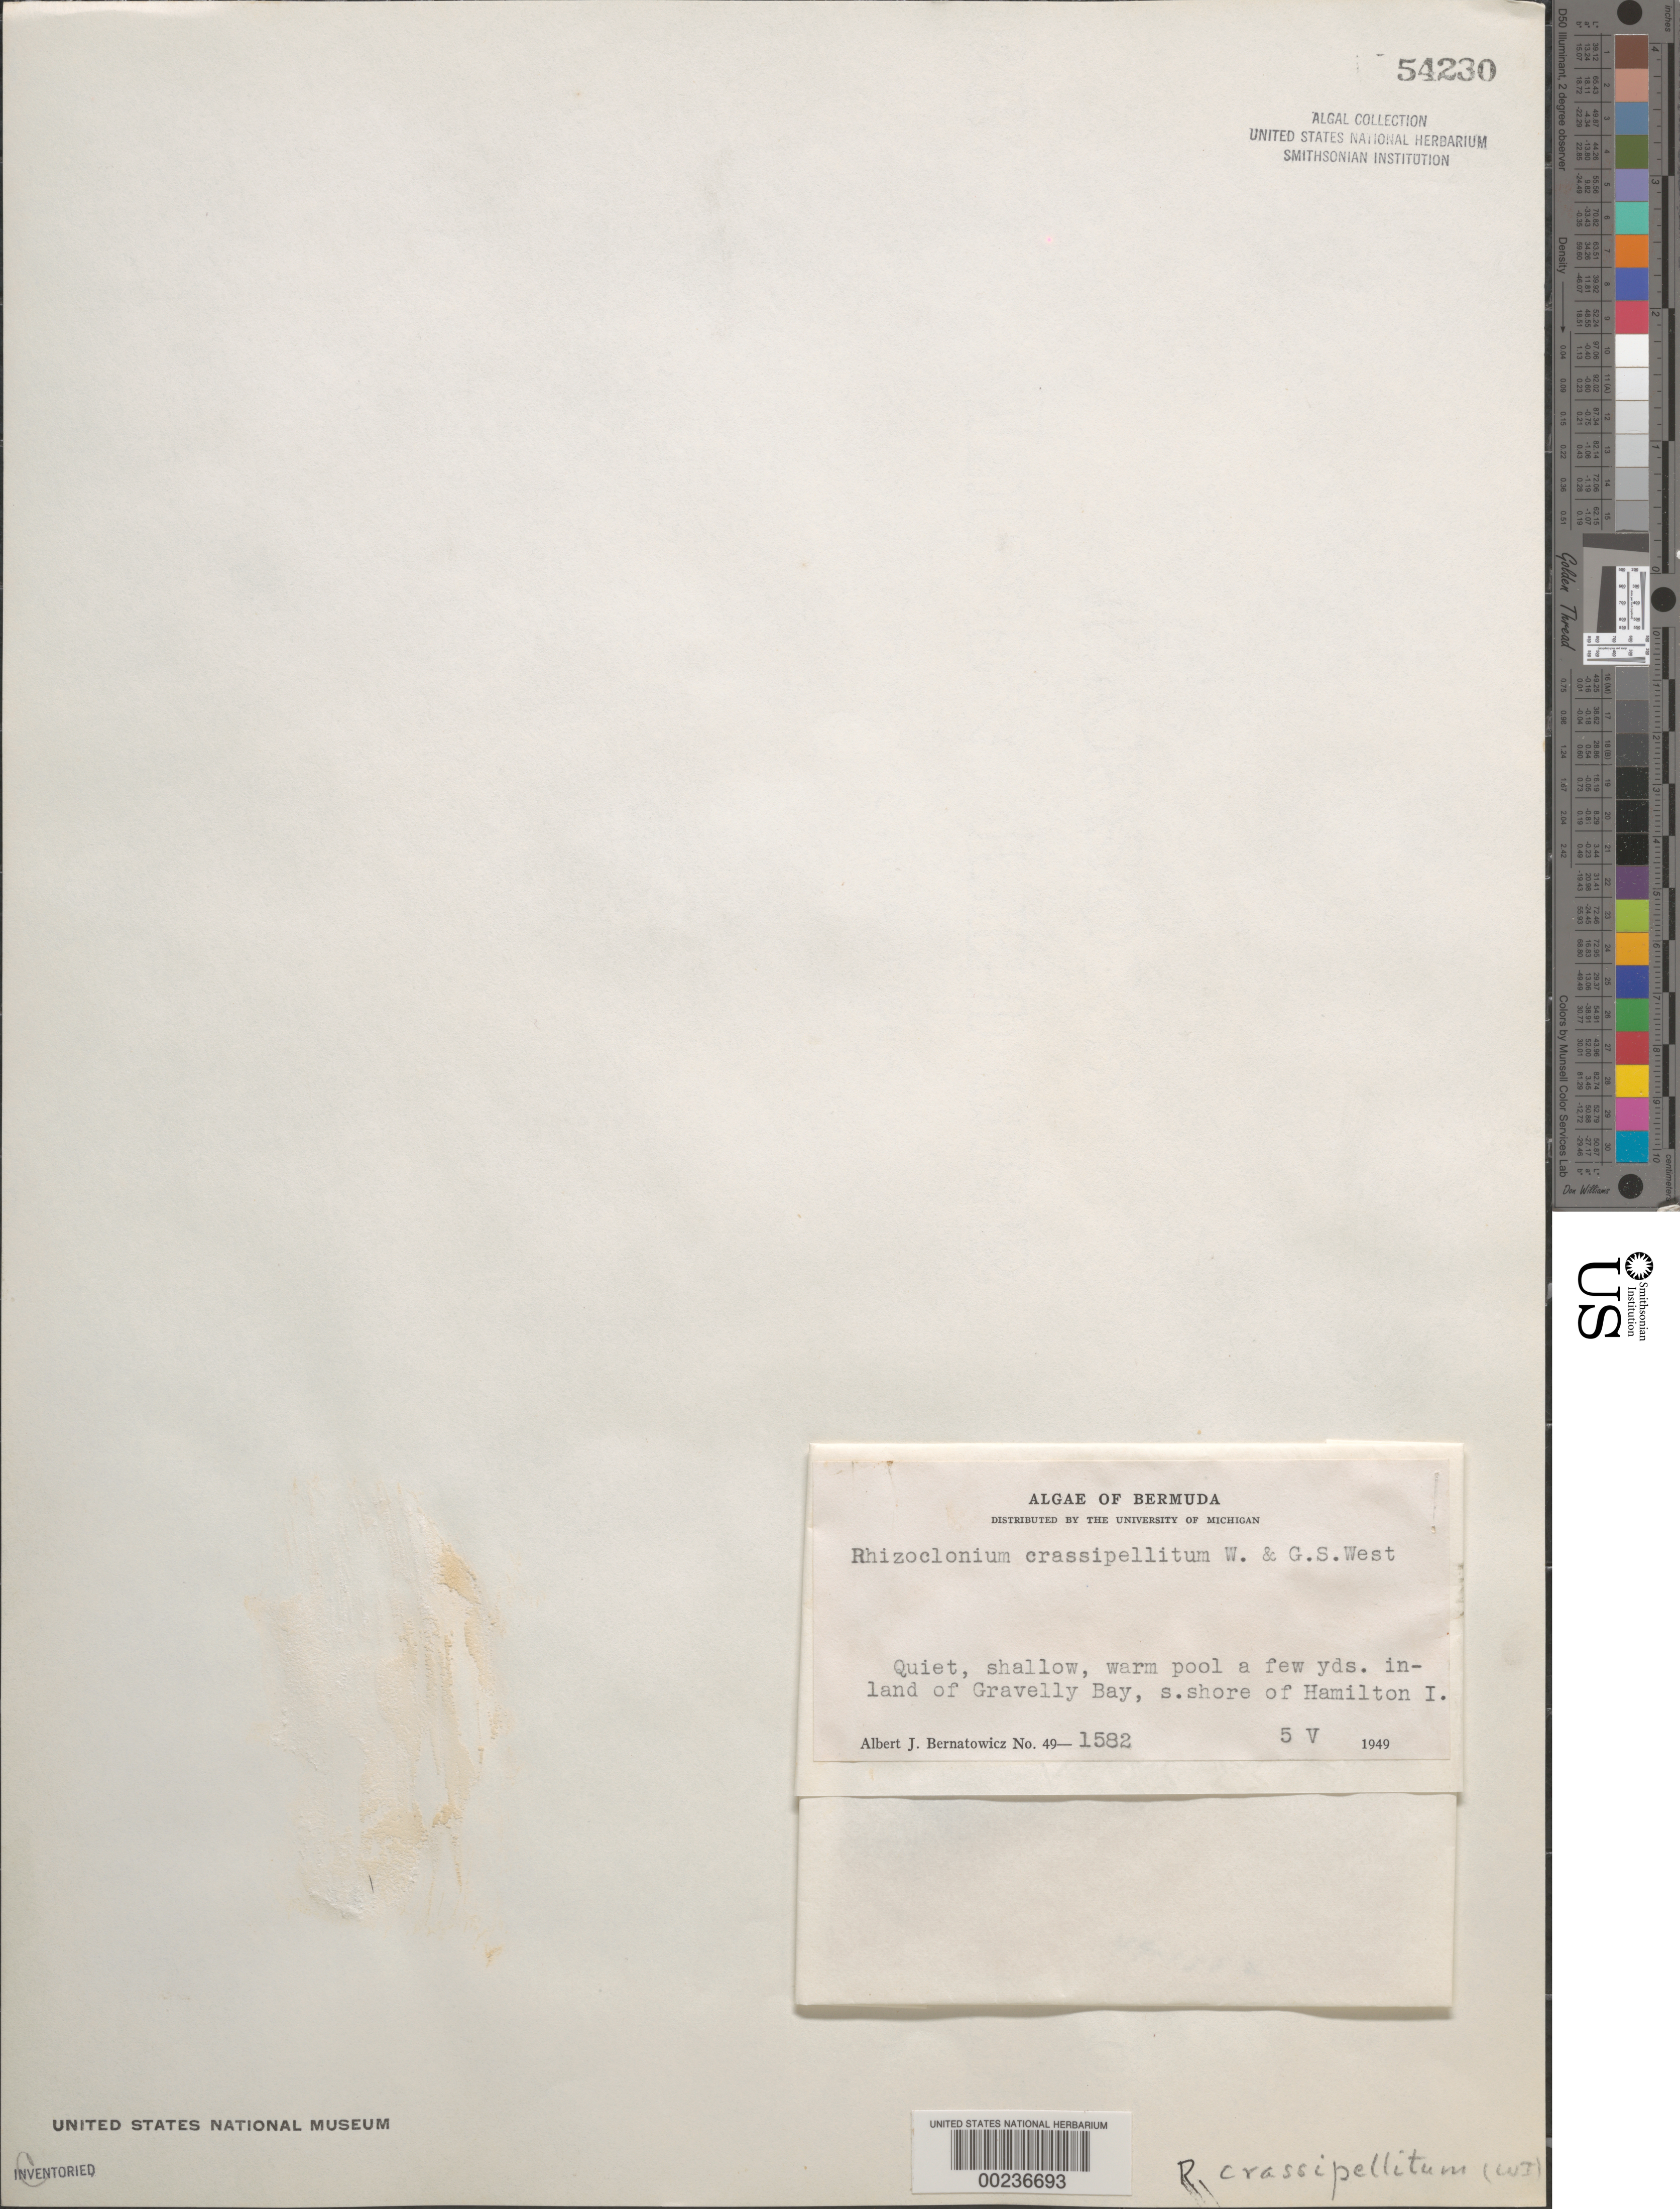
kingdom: Plantae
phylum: Chlorophyta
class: Ulvophyceae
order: Cladophorales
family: Cladophoraceae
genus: Rhizoclonium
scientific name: Rhizoclonium crassipellitum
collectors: A. Bernatowicz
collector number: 49-1582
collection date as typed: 05 May 1949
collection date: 1949-05-05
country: Bermuda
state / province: Smithʼs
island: Bermuda Island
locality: Near Gravelly Bay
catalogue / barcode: US 54230